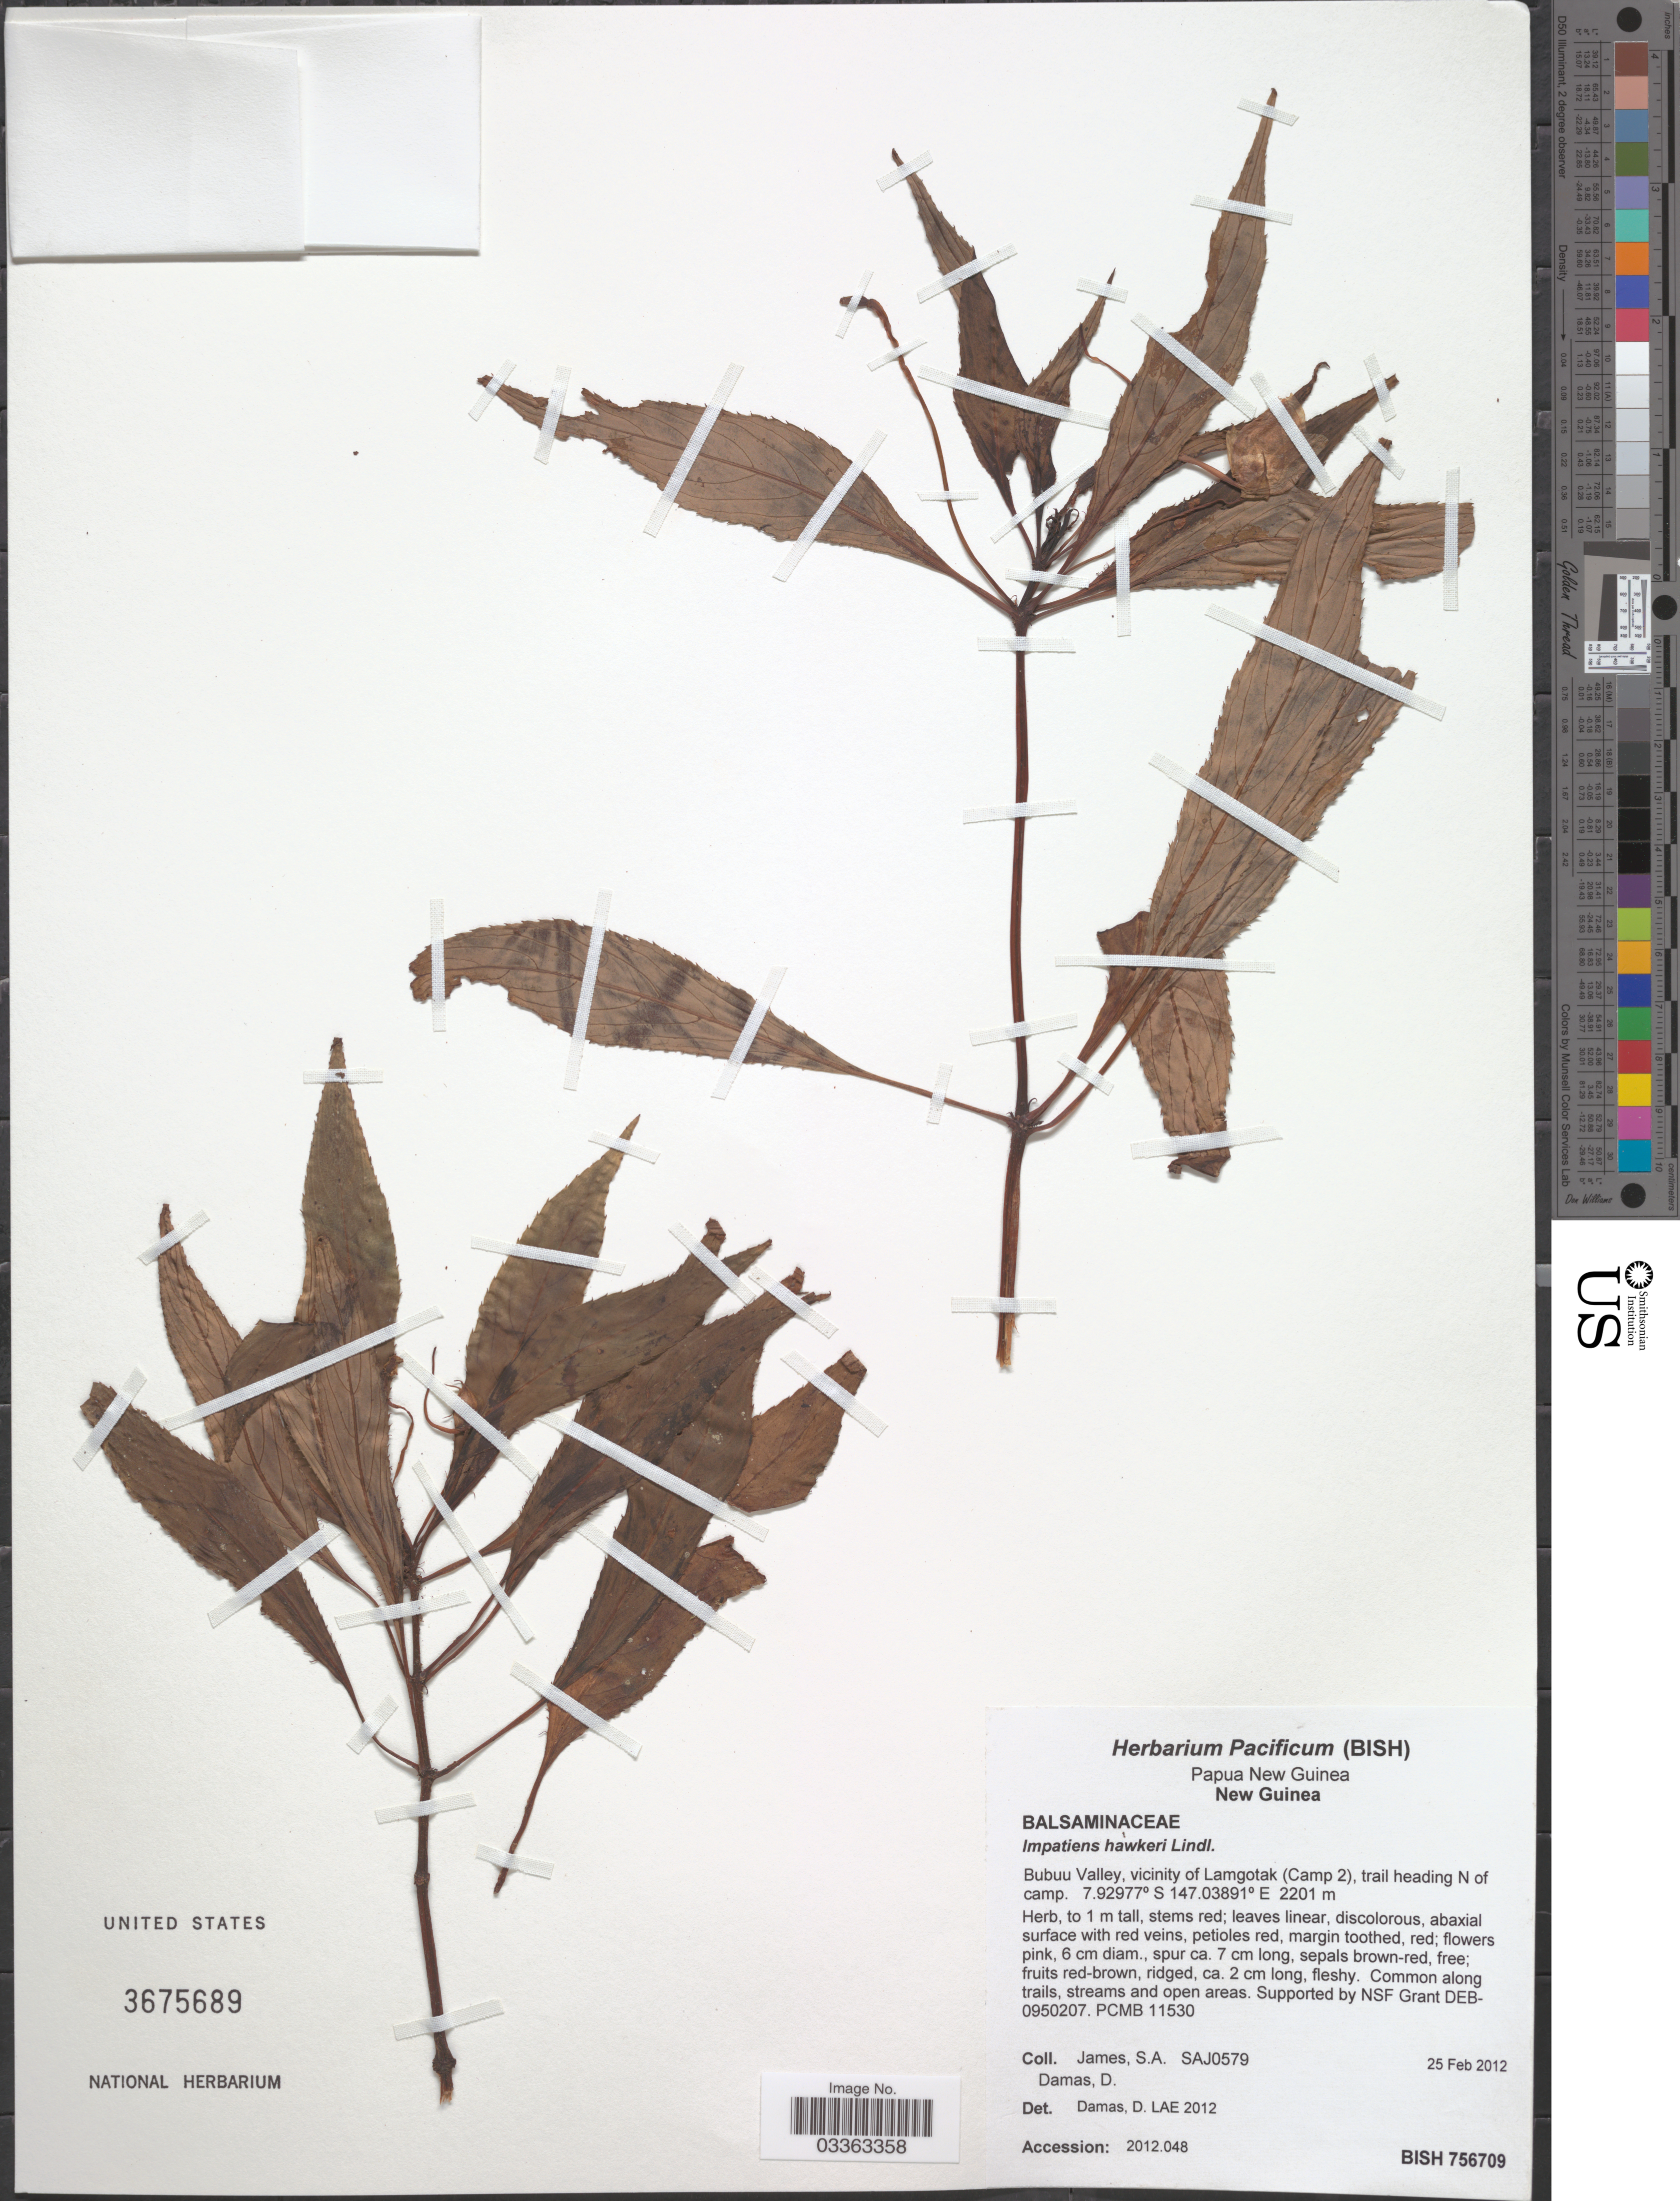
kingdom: Plantae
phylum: Tracheophyta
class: Magnoliopsida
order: Ericales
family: Balsaminaceae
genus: Impatiens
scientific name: Impatiens hawkeri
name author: W. Bull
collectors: S. James & D. Damas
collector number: SAJ0579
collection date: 2012-02-25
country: Papua New Guinea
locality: New Guinea. Bubuu Valley, vicinity of Lamgotak (Camp 2), trail heading N of camp.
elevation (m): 2201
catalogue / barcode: US 3675689